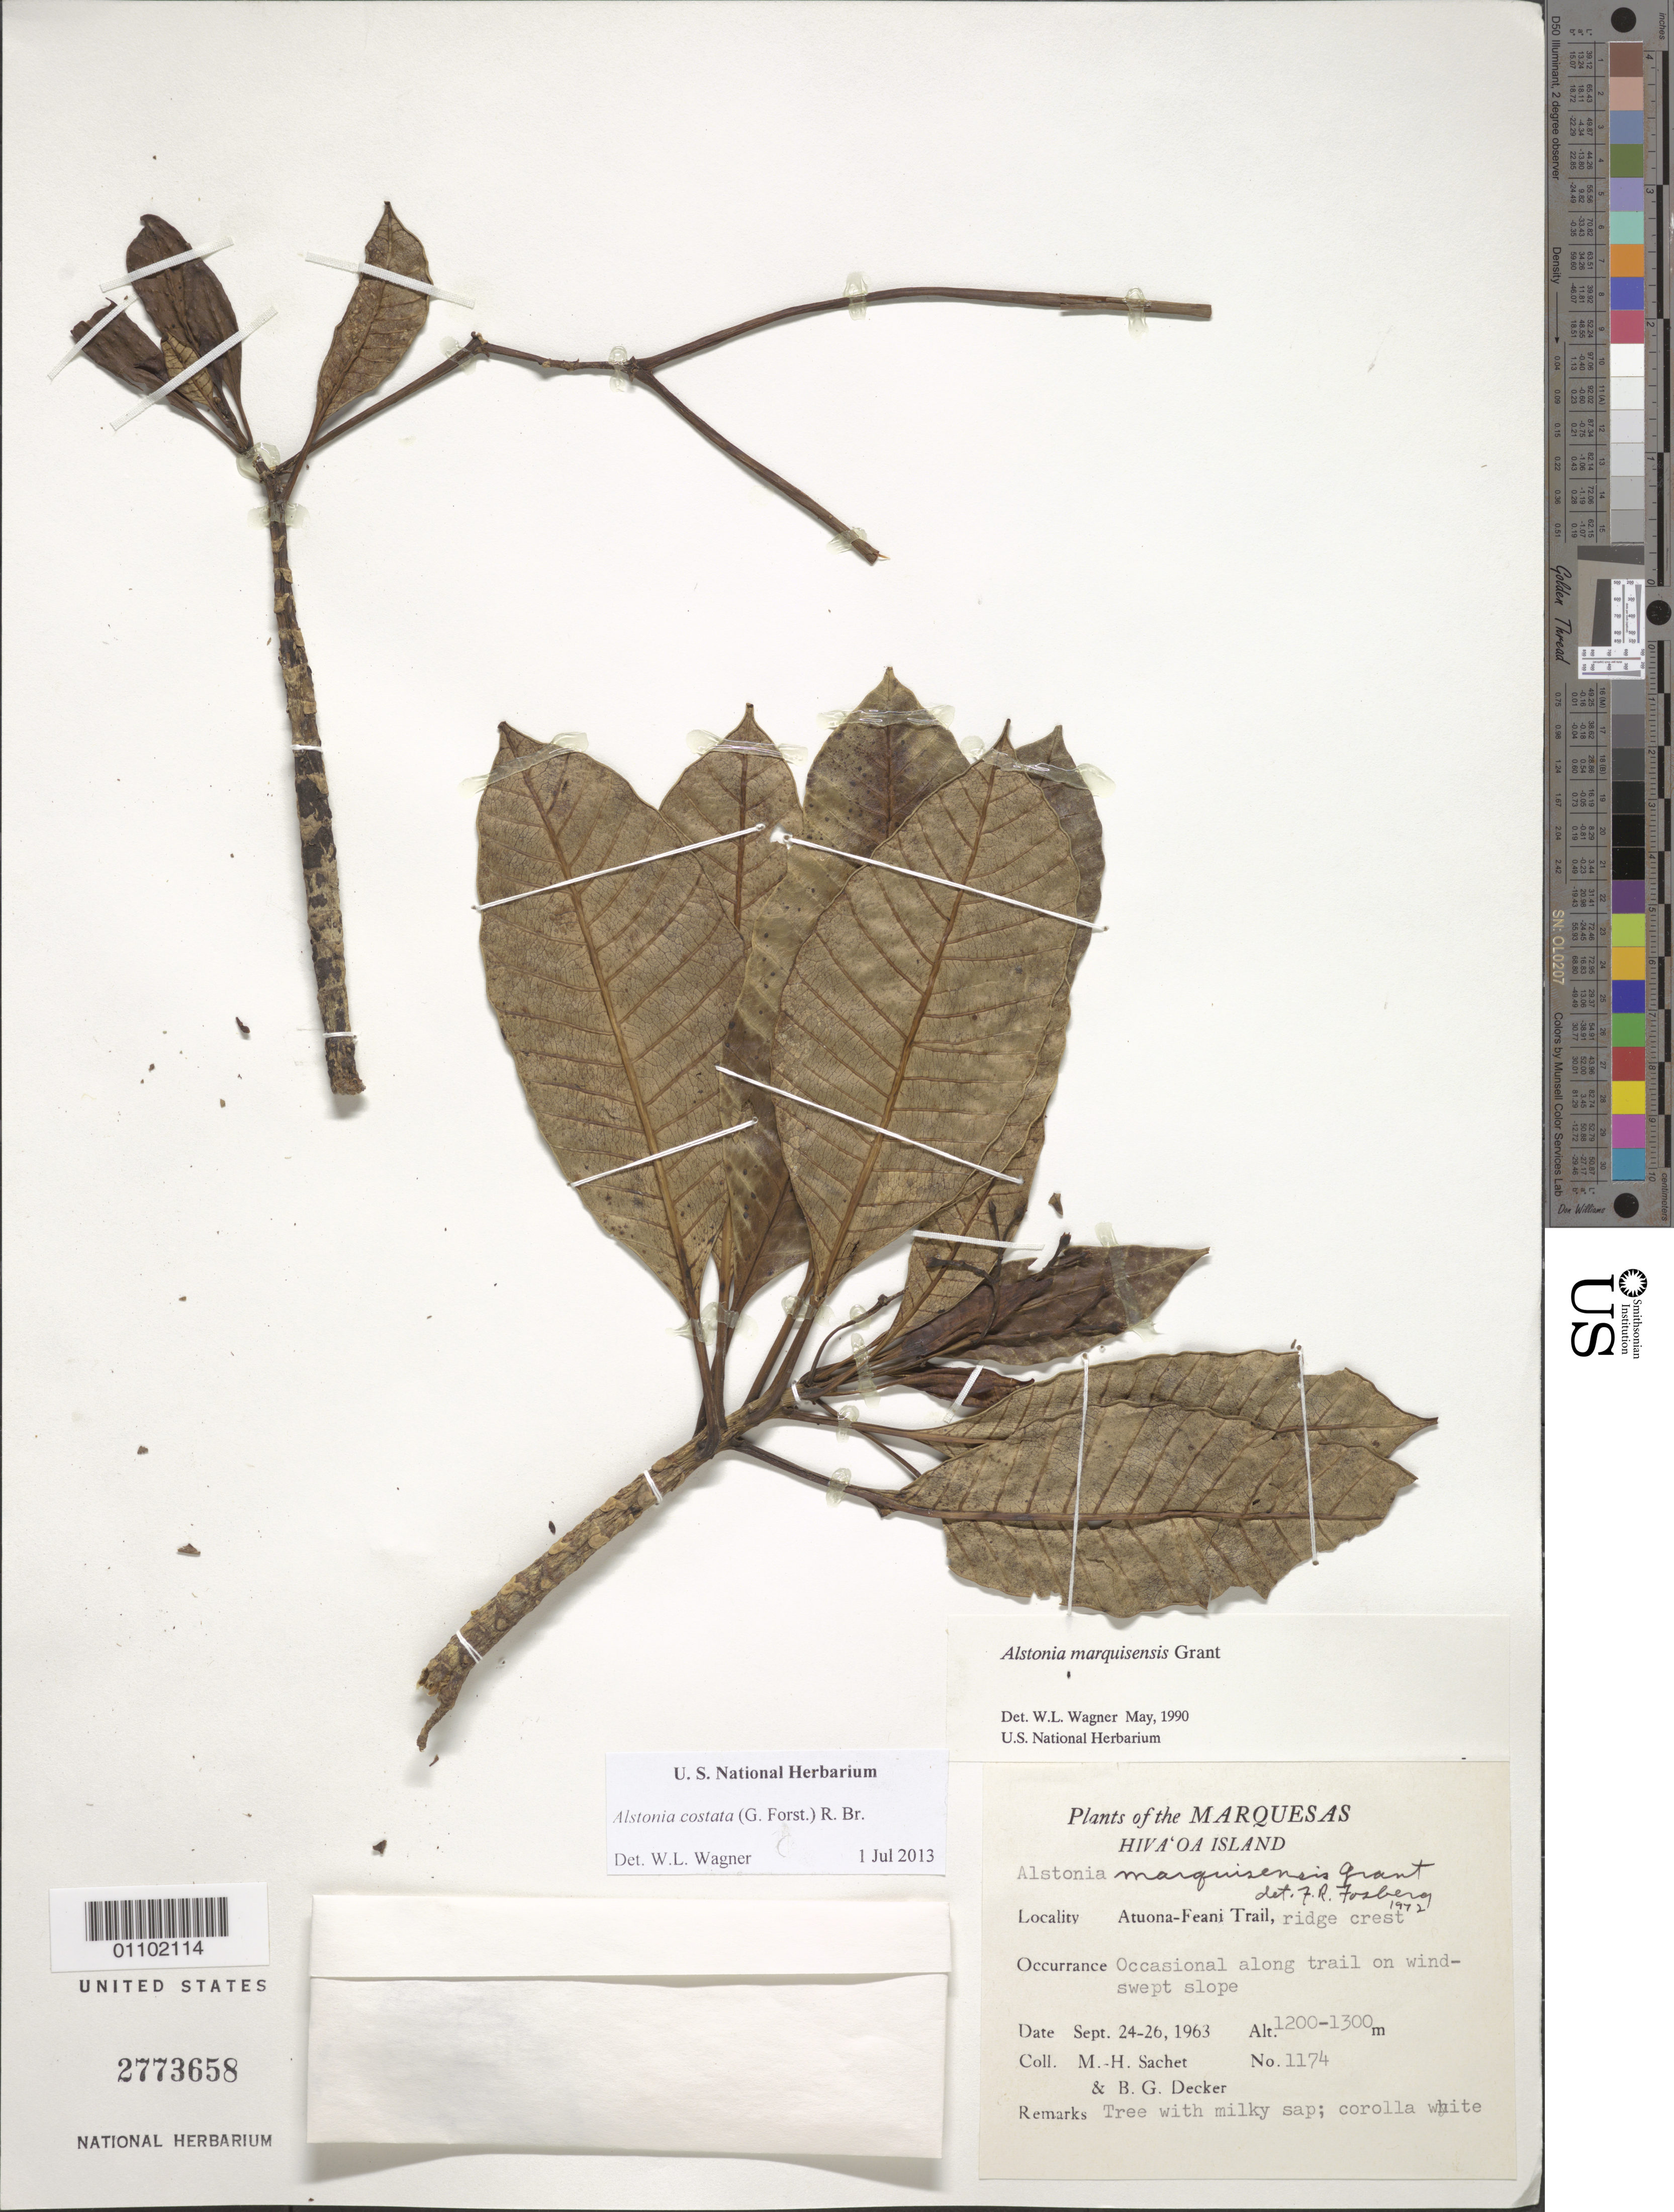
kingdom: Plantae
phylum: Tracheophyta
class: Magnoliopsida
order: Gentianales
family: Apocynaceae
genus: Alstonia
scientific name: Alstonia costata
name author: (G. Forst.) R. Br.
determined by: Lorence, David H., (PTBG), National Tropical Botanical Garden (UNITED STATES)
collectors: M.-H. Sachet & B. G. Decker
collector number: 1174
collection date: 1963-09-24/1963-09-26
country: French Polynesia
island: Hiva Oa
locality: Atuona-Feani Trail, ridge crest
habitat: Occasional along trail on windswept slope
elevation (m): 1200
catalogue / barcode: US 2773658